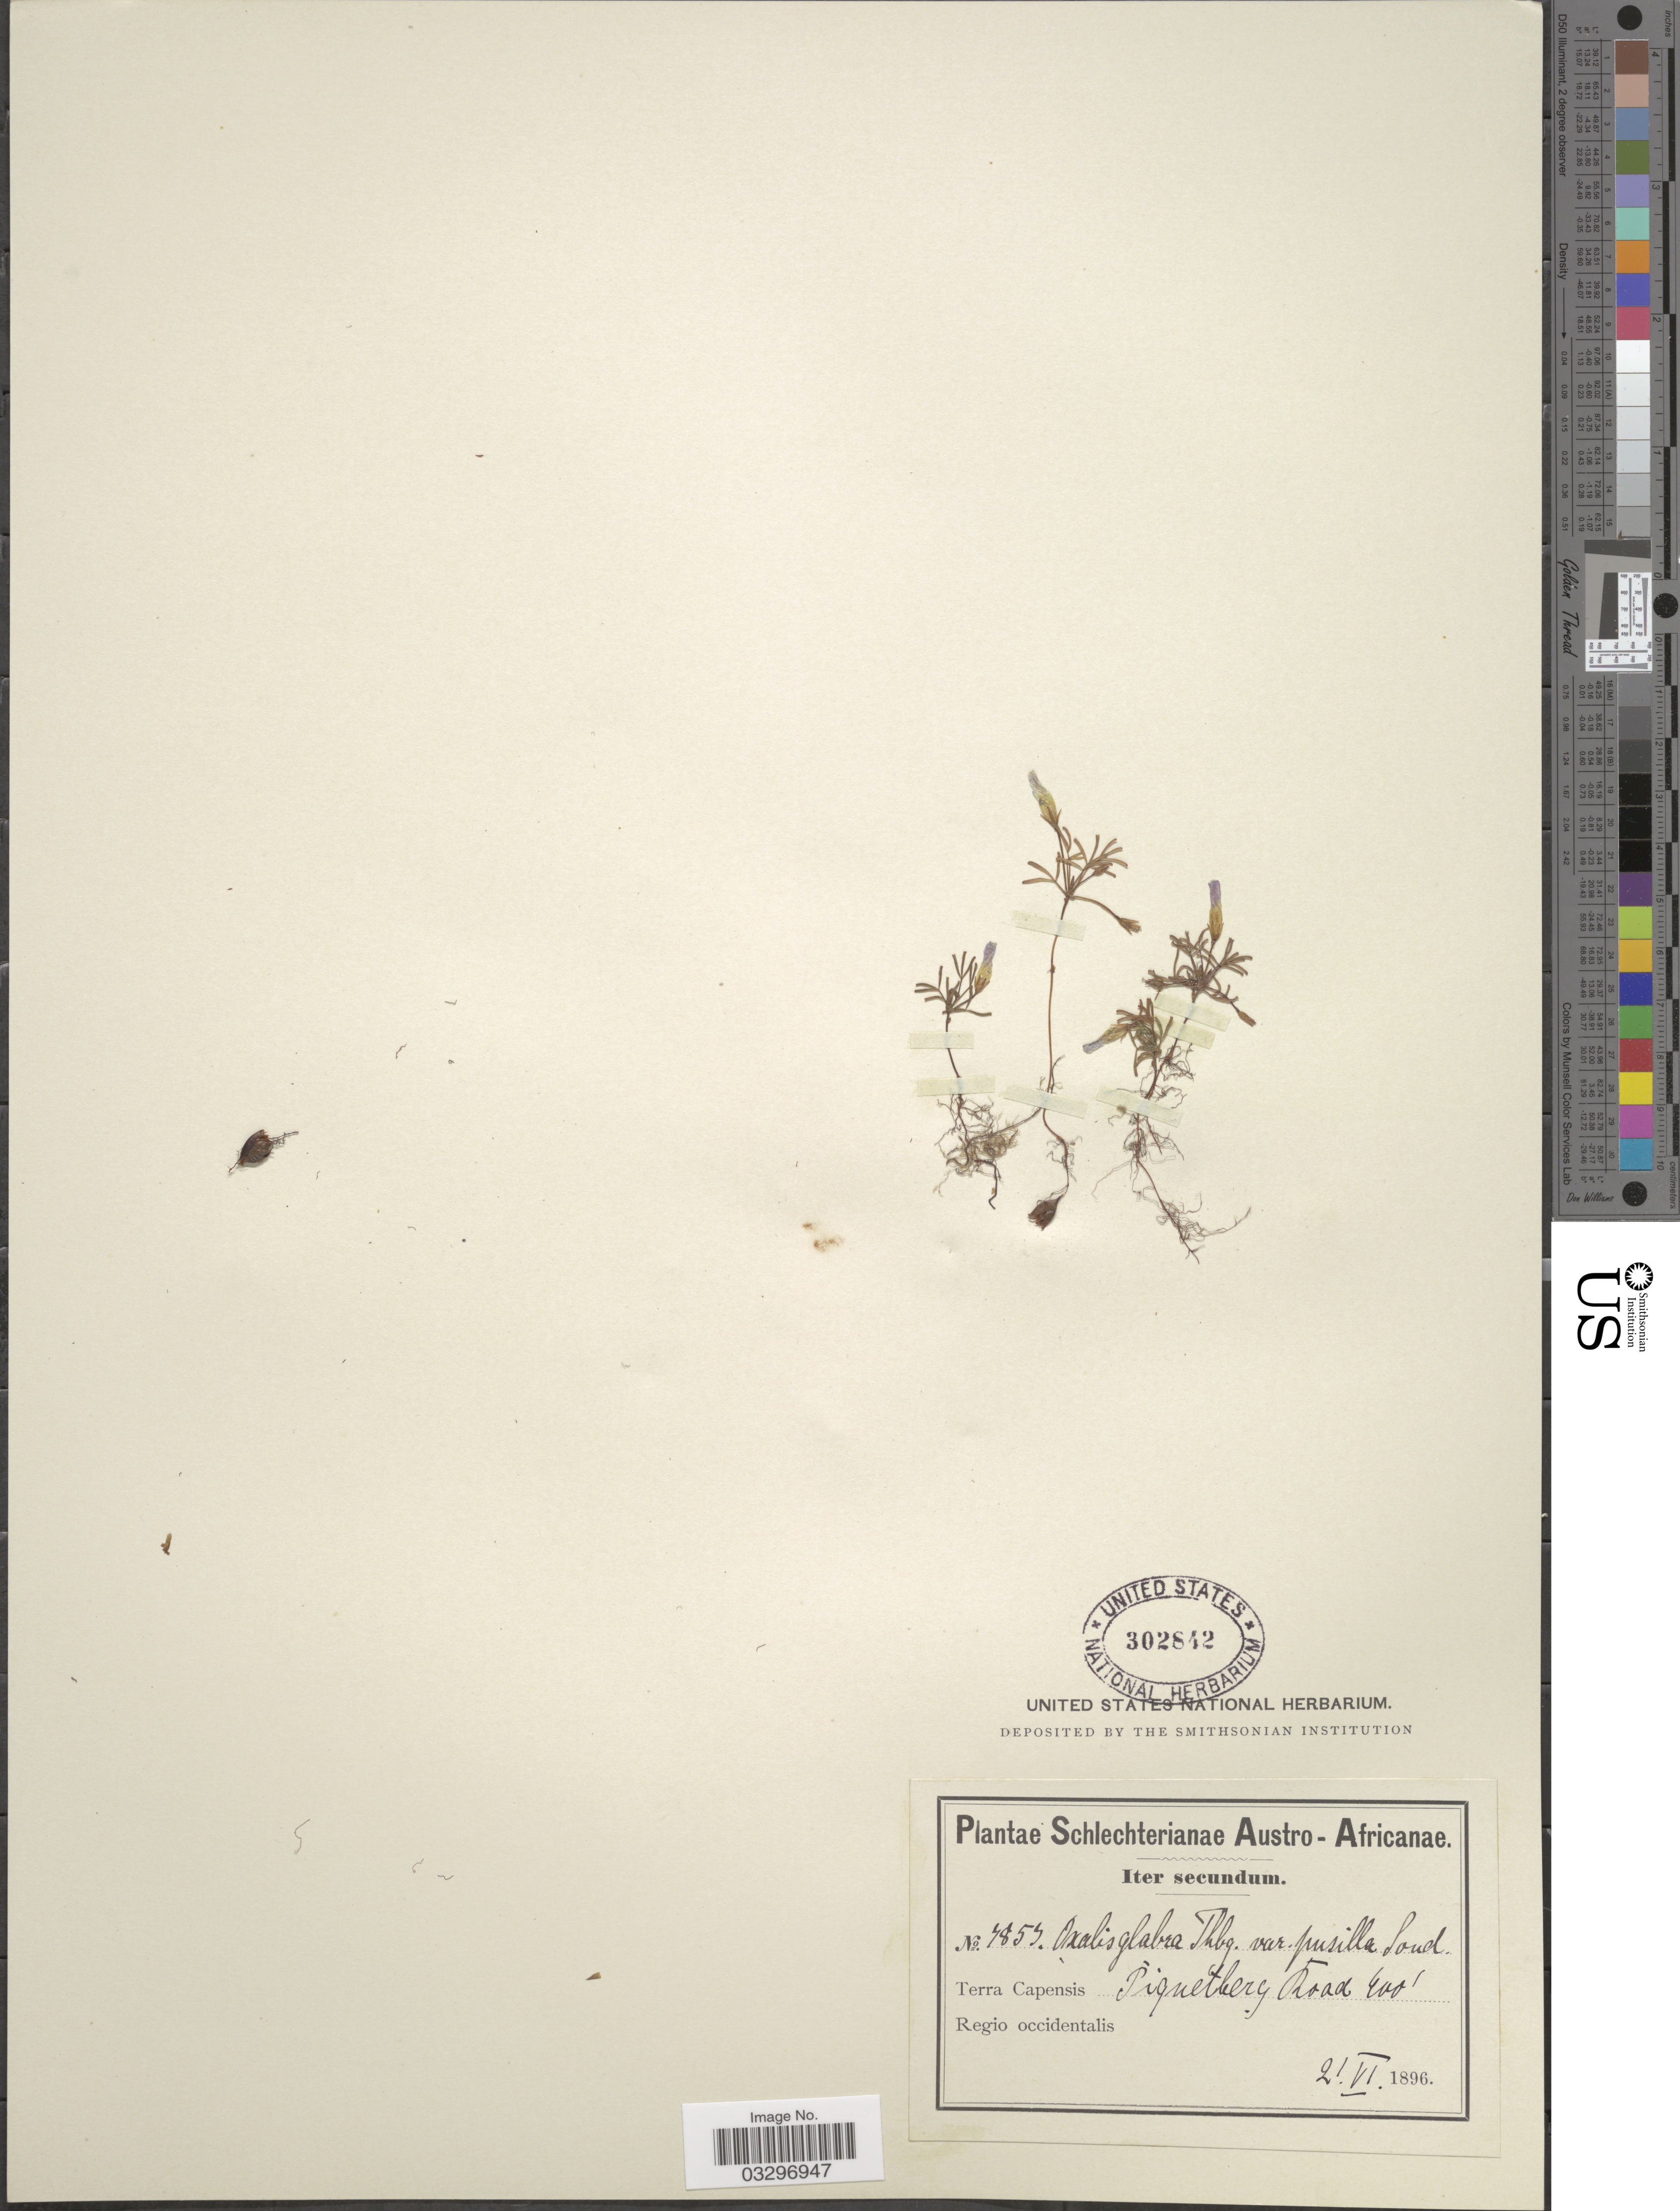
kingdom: Plantae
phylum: Tracheophyta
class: Magnoliopsida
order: Oxalidales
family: Oxalidaceae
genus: Oxalis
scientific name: Oxalis glabra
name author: Thunb.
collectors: Schlechter, --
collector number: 7859*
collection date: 1896-06-21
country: South Africa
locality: Austro-Africanae. Terra Capensis. Piquetberg Road. Regio occidentalis.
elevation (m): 122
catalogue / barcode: US 302842